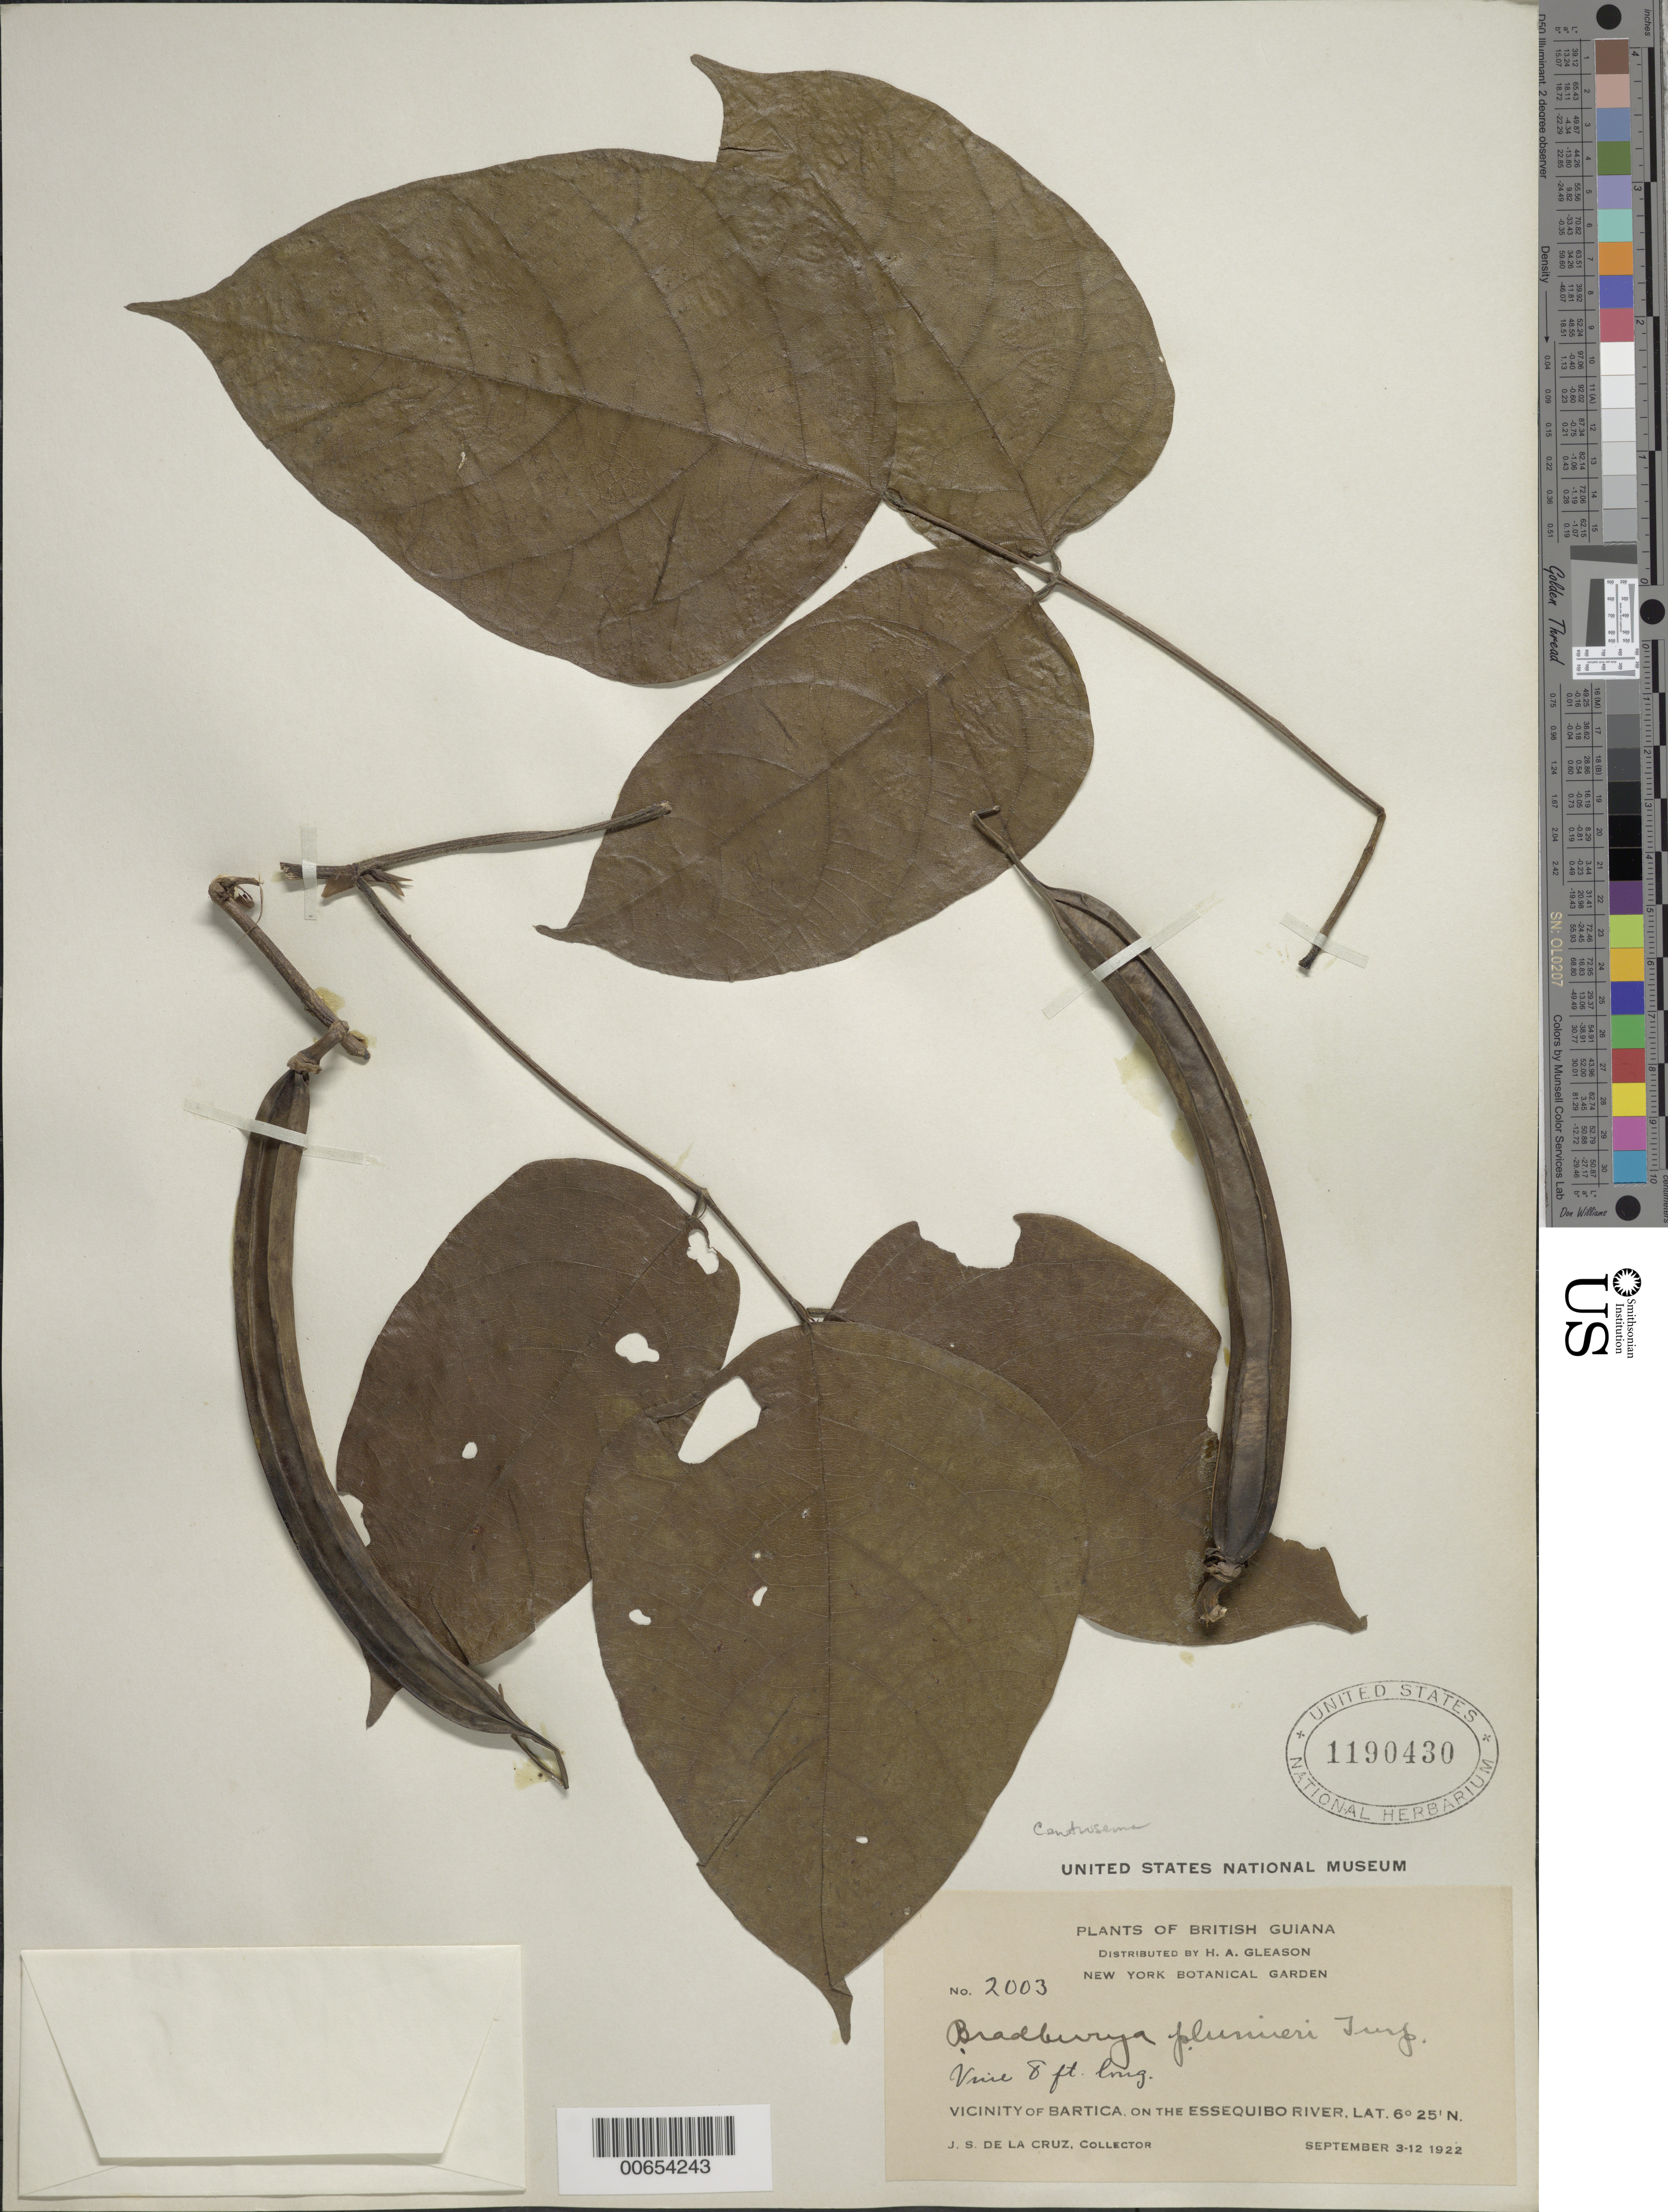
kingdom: Plantae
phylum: Tracheophyta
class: Magnoliopsida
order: Fabales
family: Fabaceae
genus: Centrosema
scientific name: Centrosema plumieri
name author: (Turpin ex Pers.) Benth.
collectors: J. S. de la Cruz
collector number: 2003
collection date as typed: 3-Sep-22 to 12-Sep-22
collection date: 1922-09-03/1922-09-12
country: Guyana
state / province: Cuyuni-Mazaruni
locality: Bartica, vic., on the Essequibo River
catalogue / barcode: US 1190430